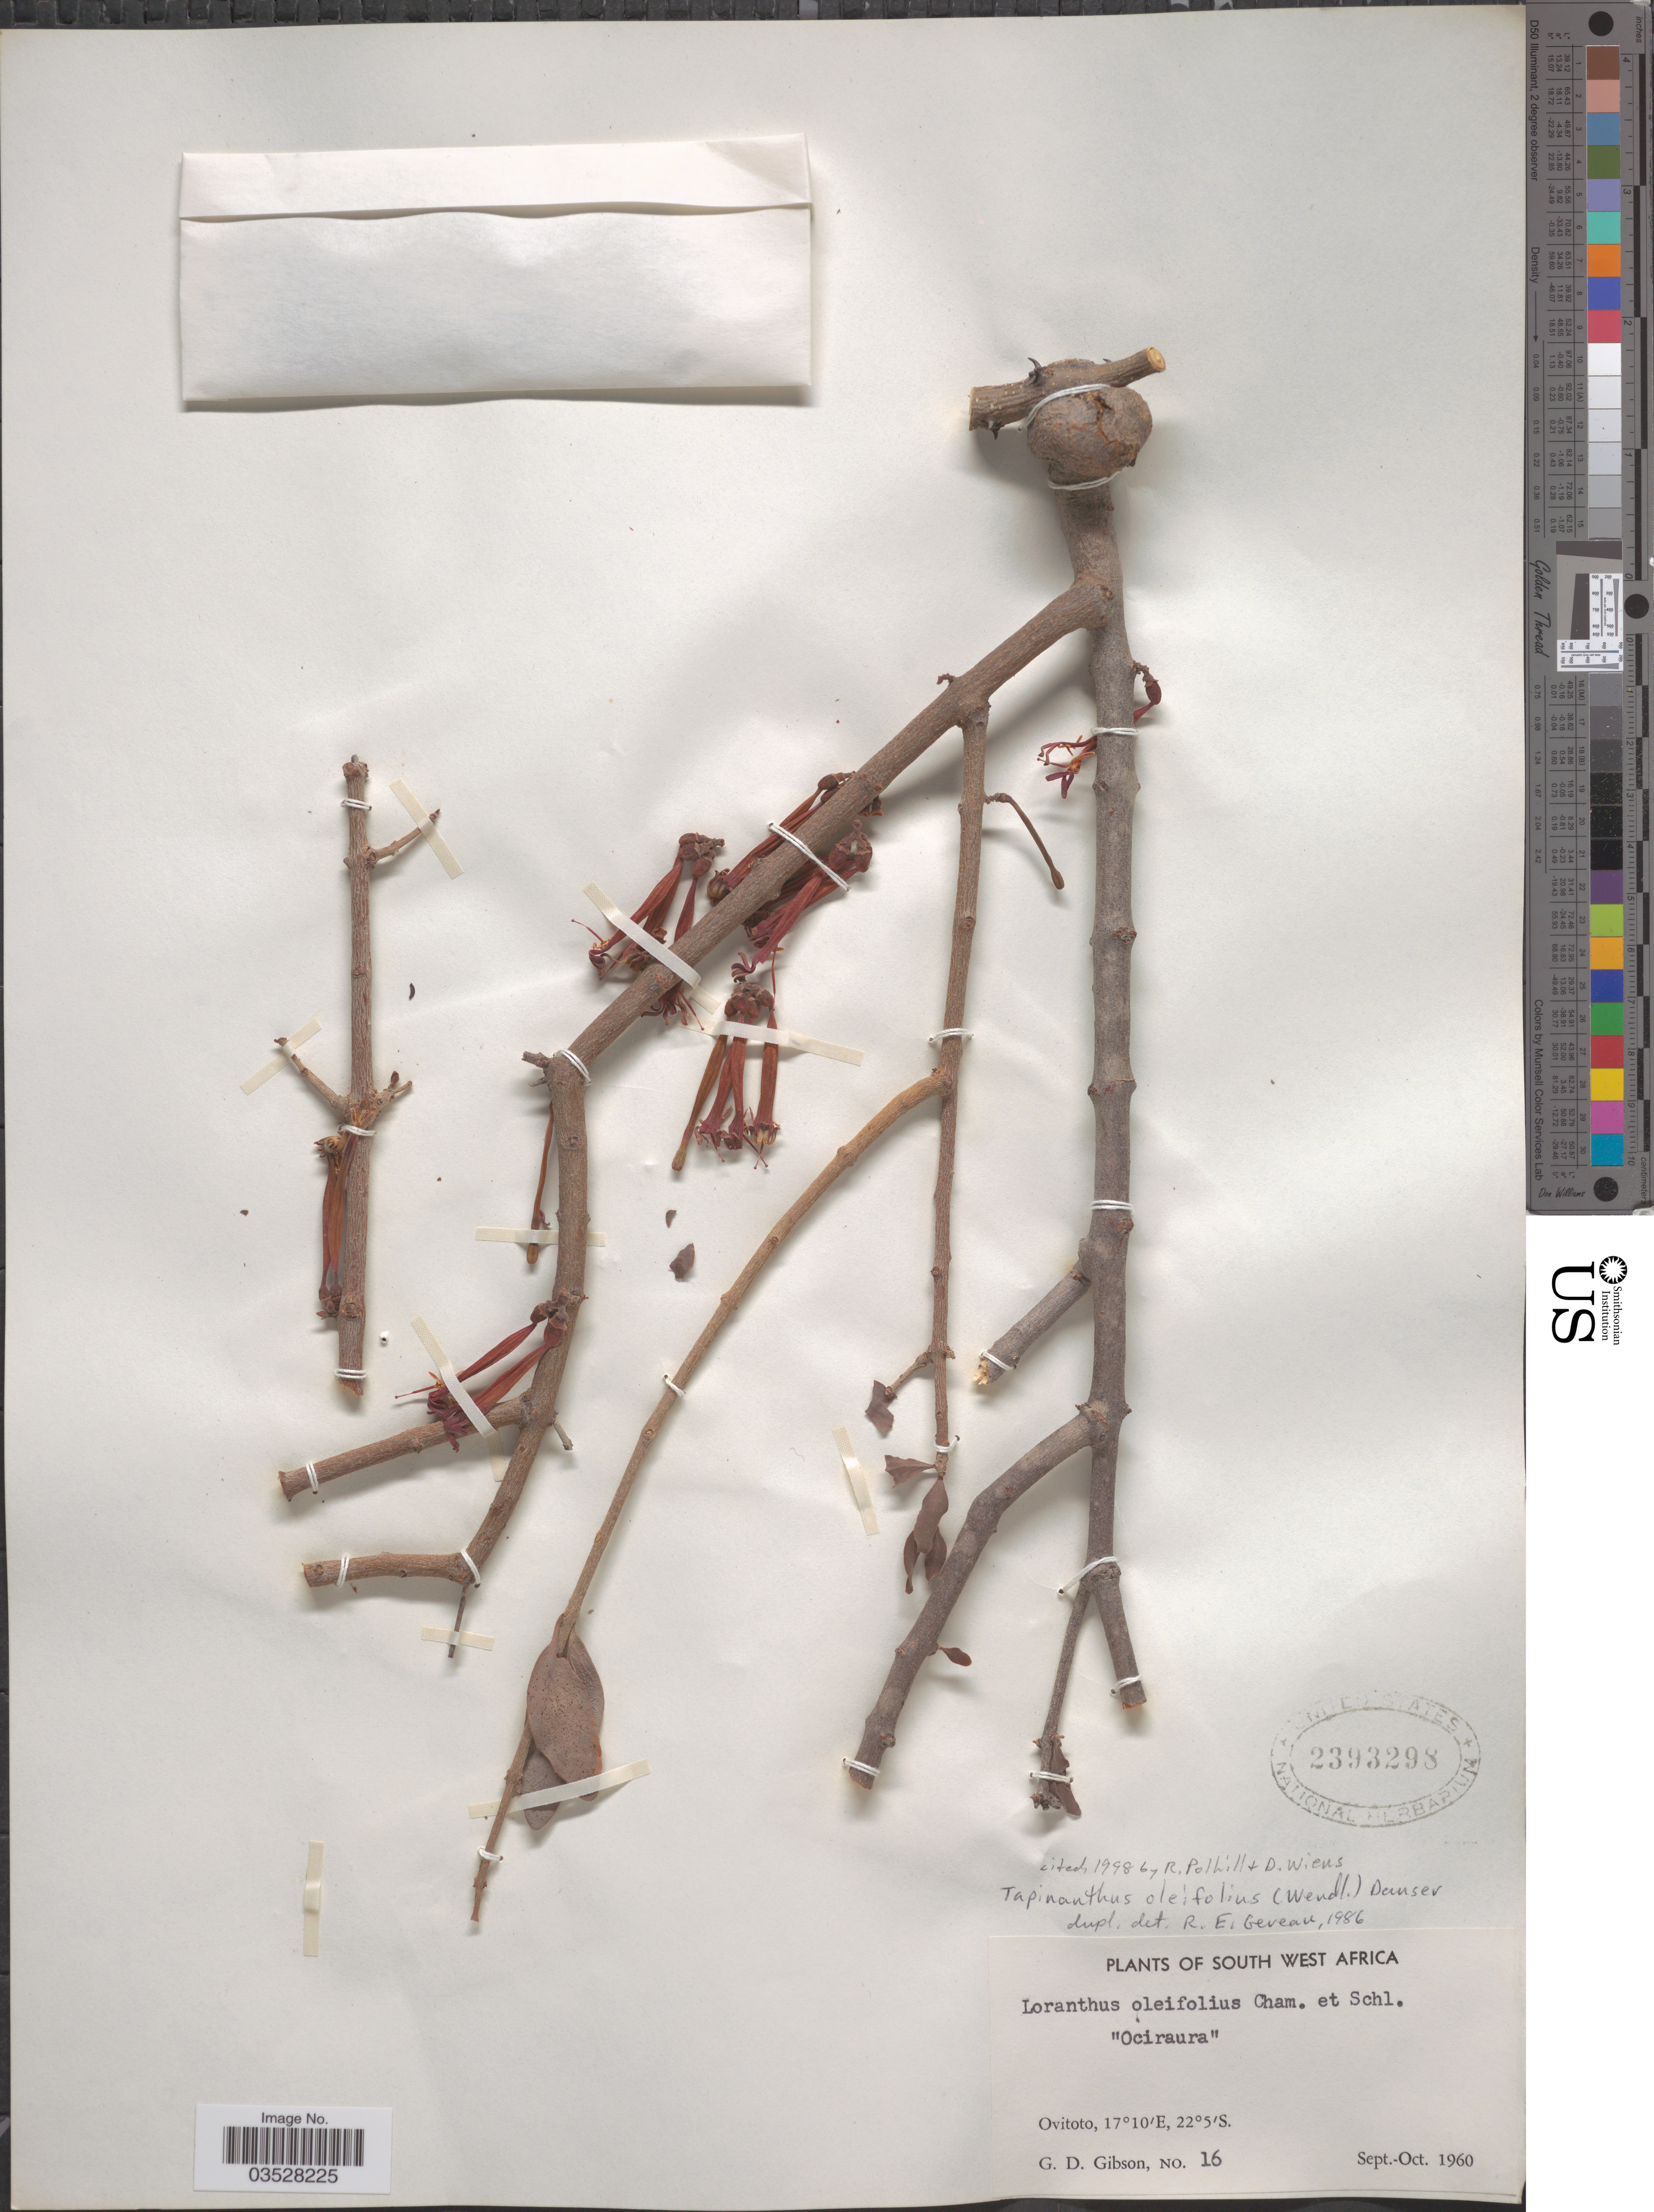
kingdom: Plantae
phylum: Tracheophyta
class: Magnoliopsida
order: Santalales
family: Loranthaceae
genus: Tapinanthus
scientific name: Tapinanthus oleifolius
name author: (J.C. Wendl.) Danser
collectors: G. D. Gibson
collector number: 16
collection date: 1960-09/1960-10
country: Namibia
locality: South West Africa. Ovitoto.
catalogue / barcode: US 2393298